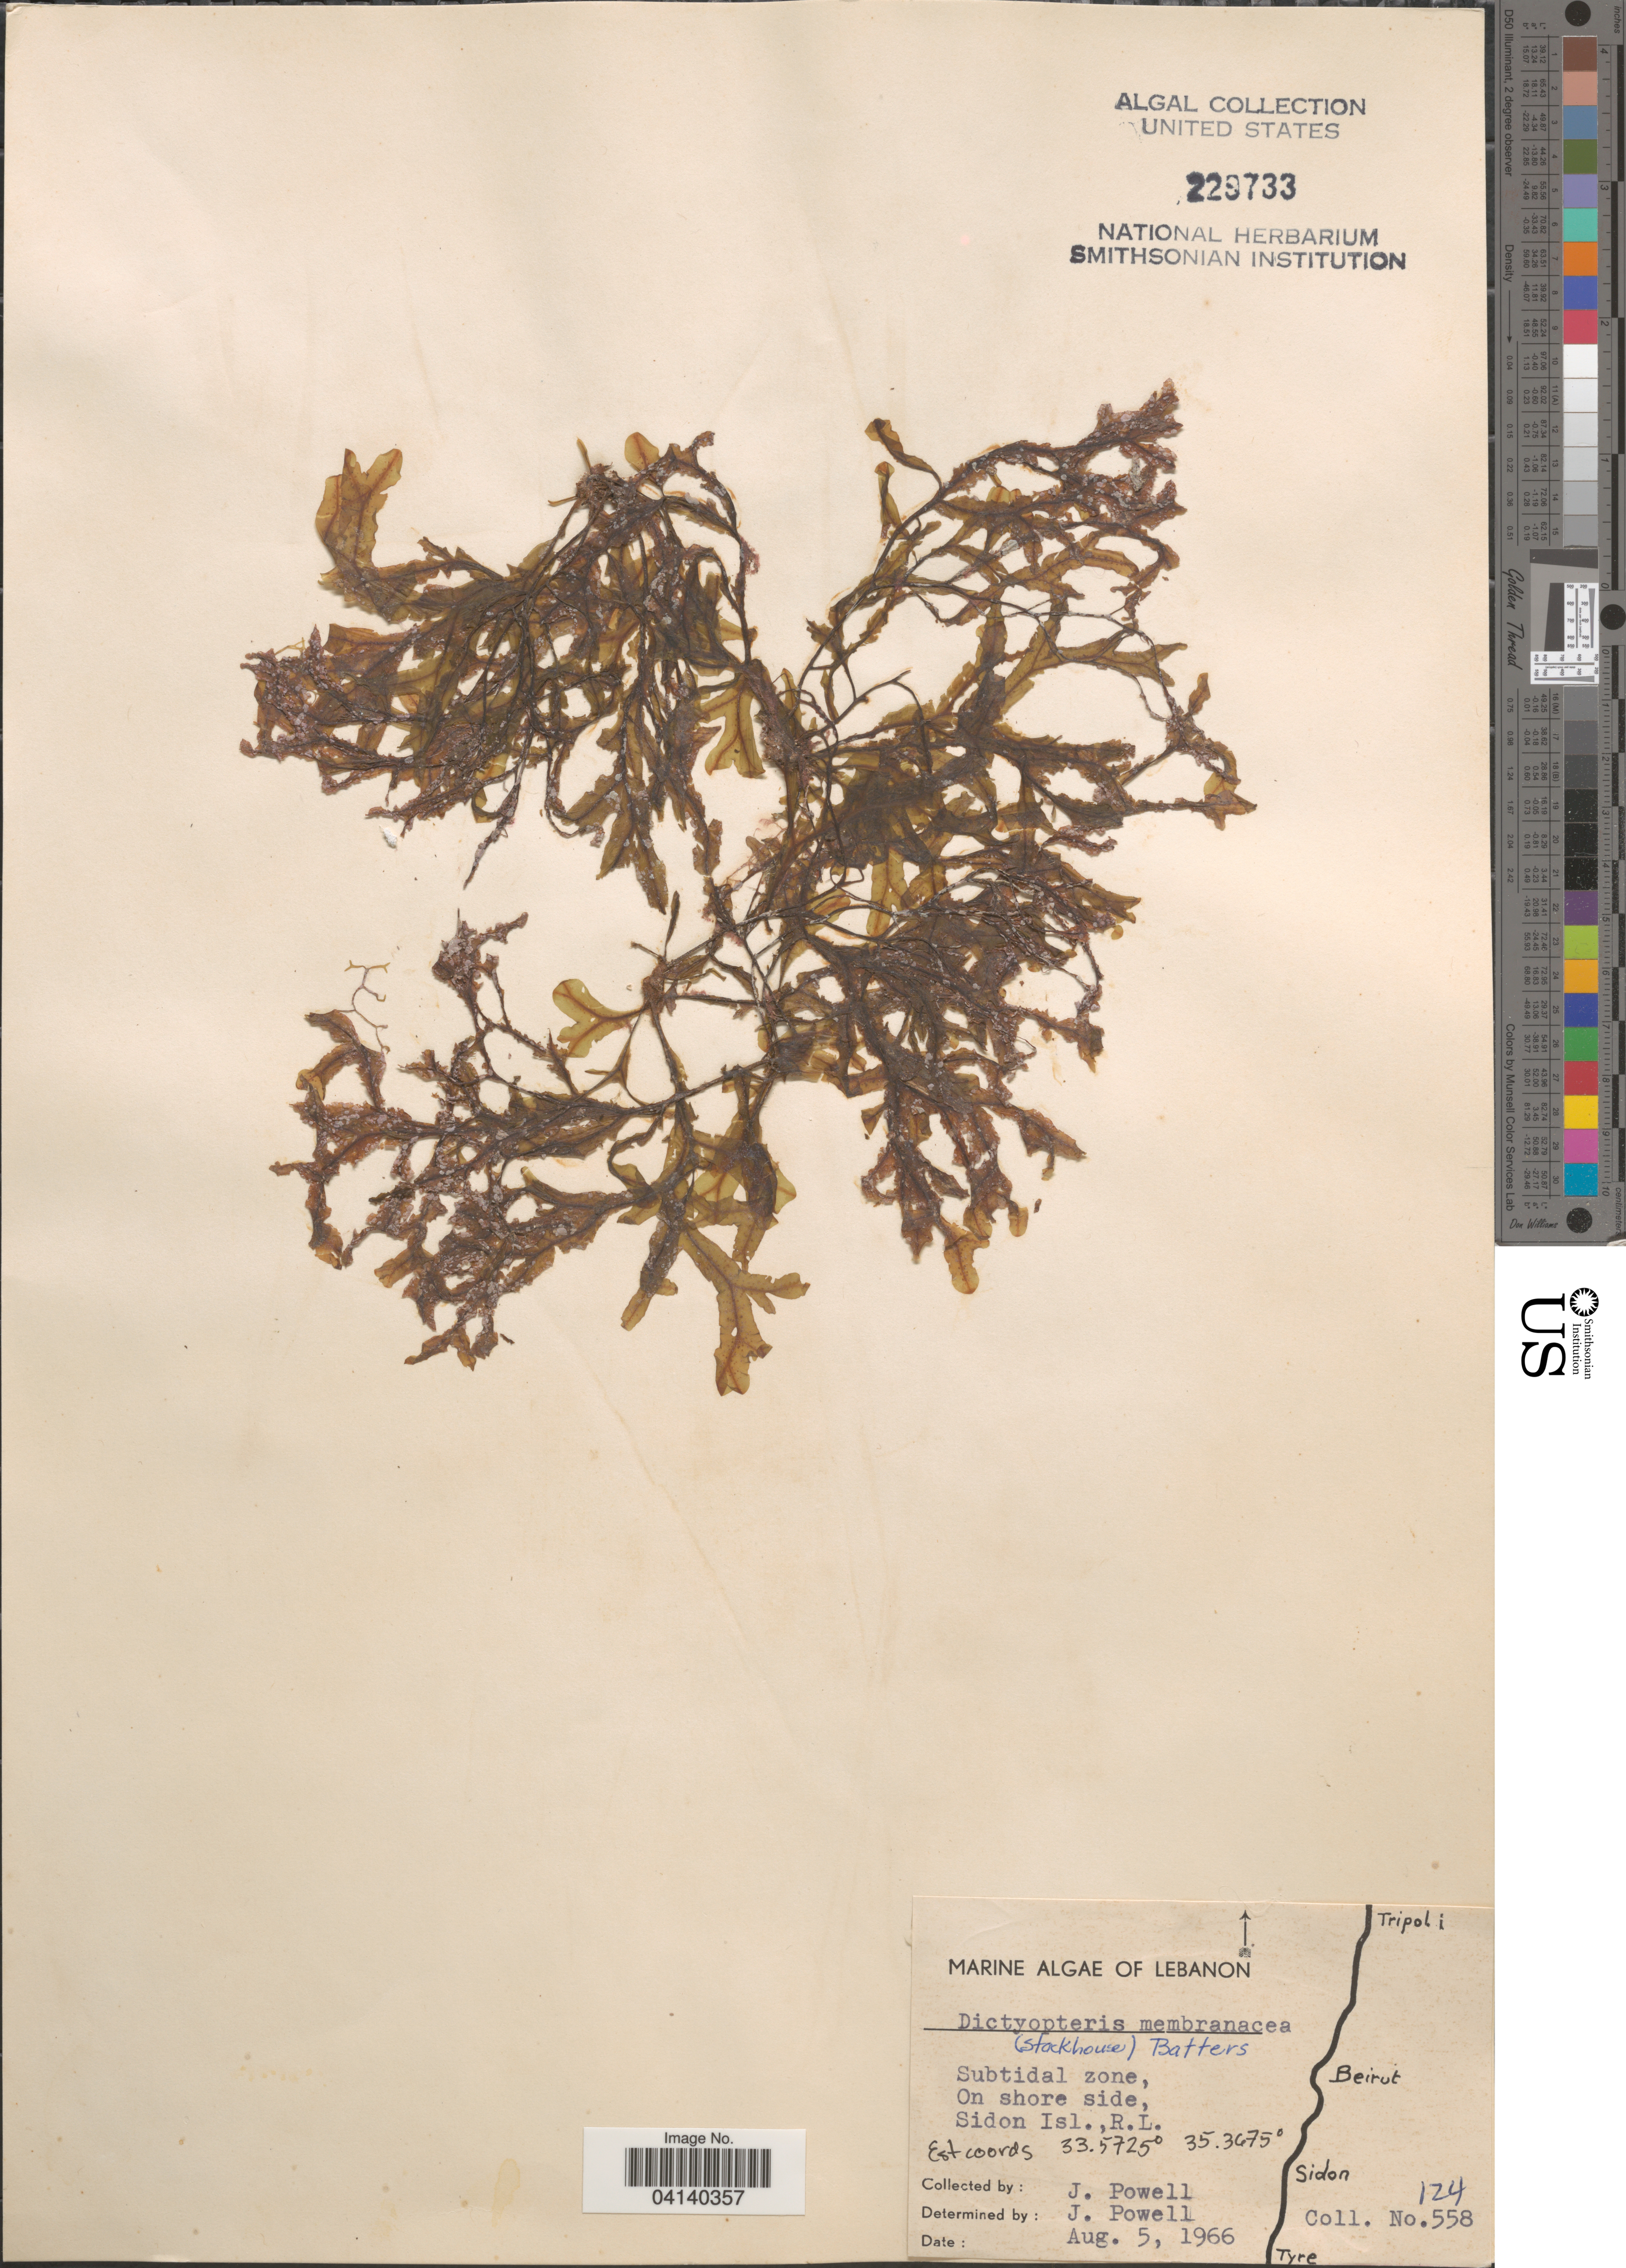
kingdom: Chromista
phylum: Ochrophyta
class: Phaeophyceae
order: Dictyotales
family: Dictyotaceae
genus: Dictyopteris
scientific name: Dictyopteris polypodioides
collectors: J. Powell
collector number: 558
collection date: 1966-08-05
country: Lebanon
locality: Subtidal zone, On shore side, Sidon Isl.,R.L.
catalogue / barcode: US 229733